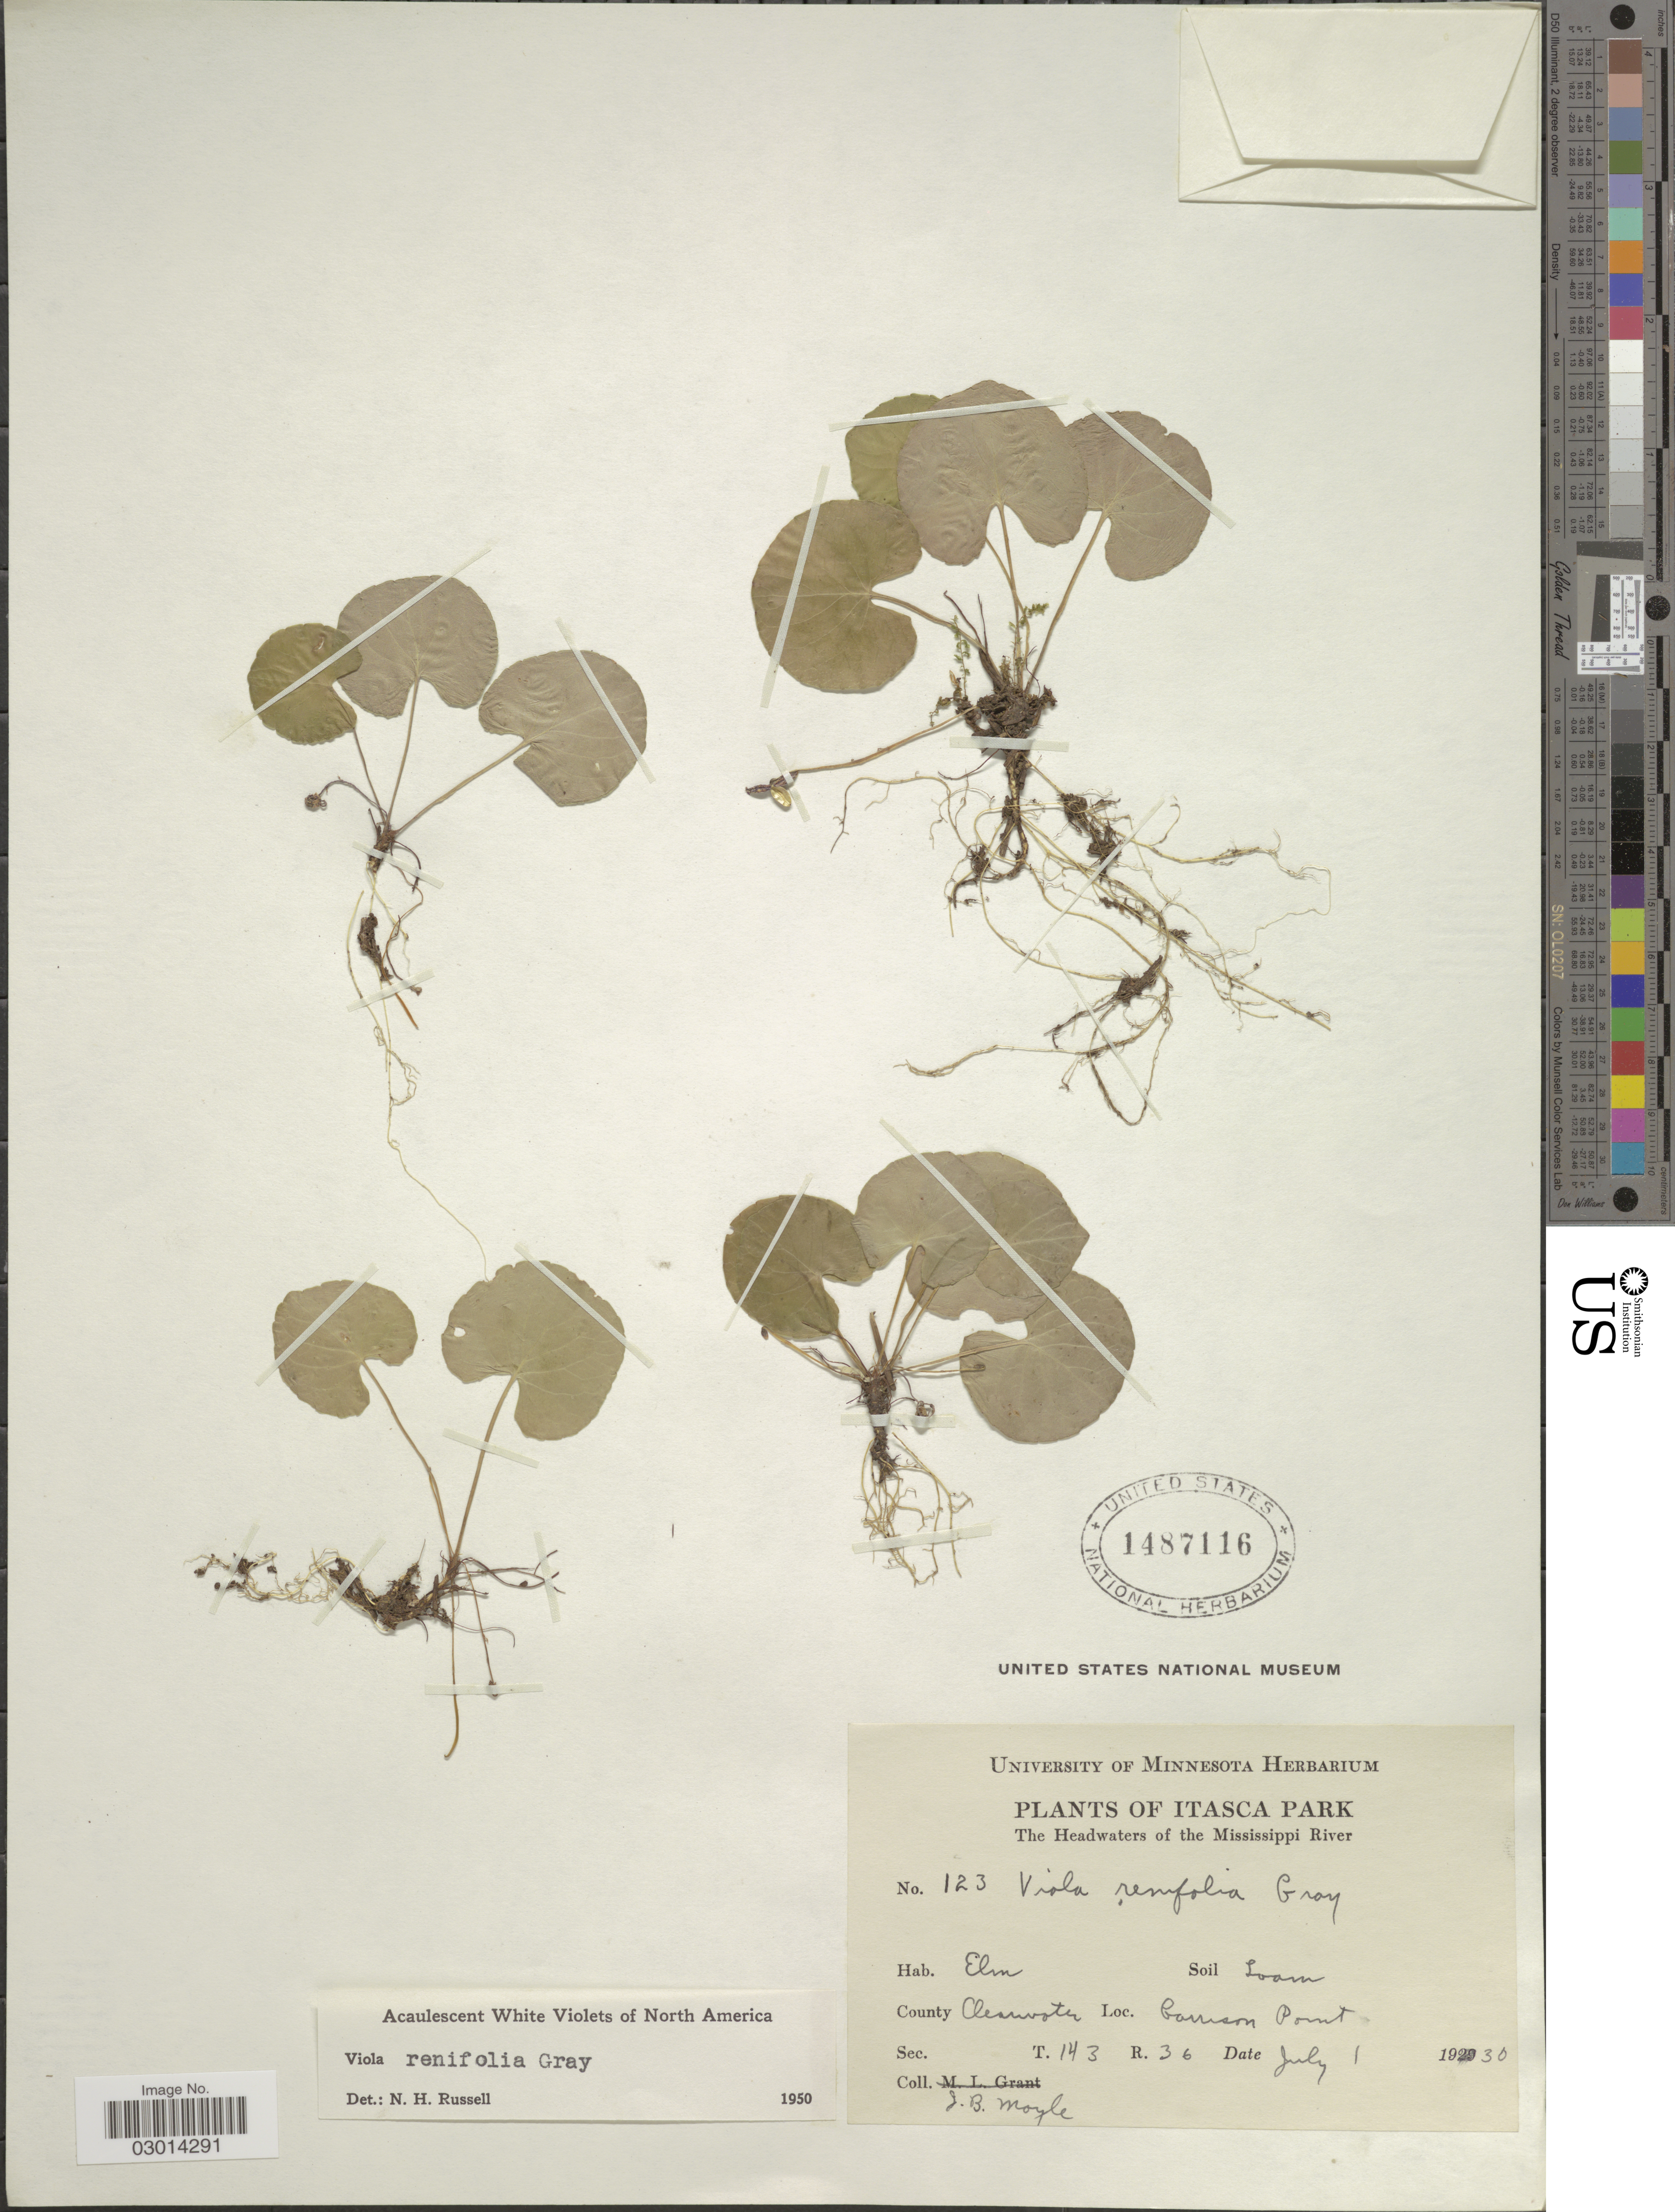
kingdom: Plantae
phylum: Tracheophyta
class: Magnoliopsida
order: Malpighiales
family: Violaceae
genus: Viola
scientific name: Viola renifolia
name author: A. Gray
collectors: J. Moyle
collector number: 123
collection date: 1930-07-01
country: United States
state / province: Minnesota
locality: Itasca Park. The Headwaters of the Mississippi River. County Clearwater. Garrison Point. T143 R36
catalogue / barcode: US 1487116